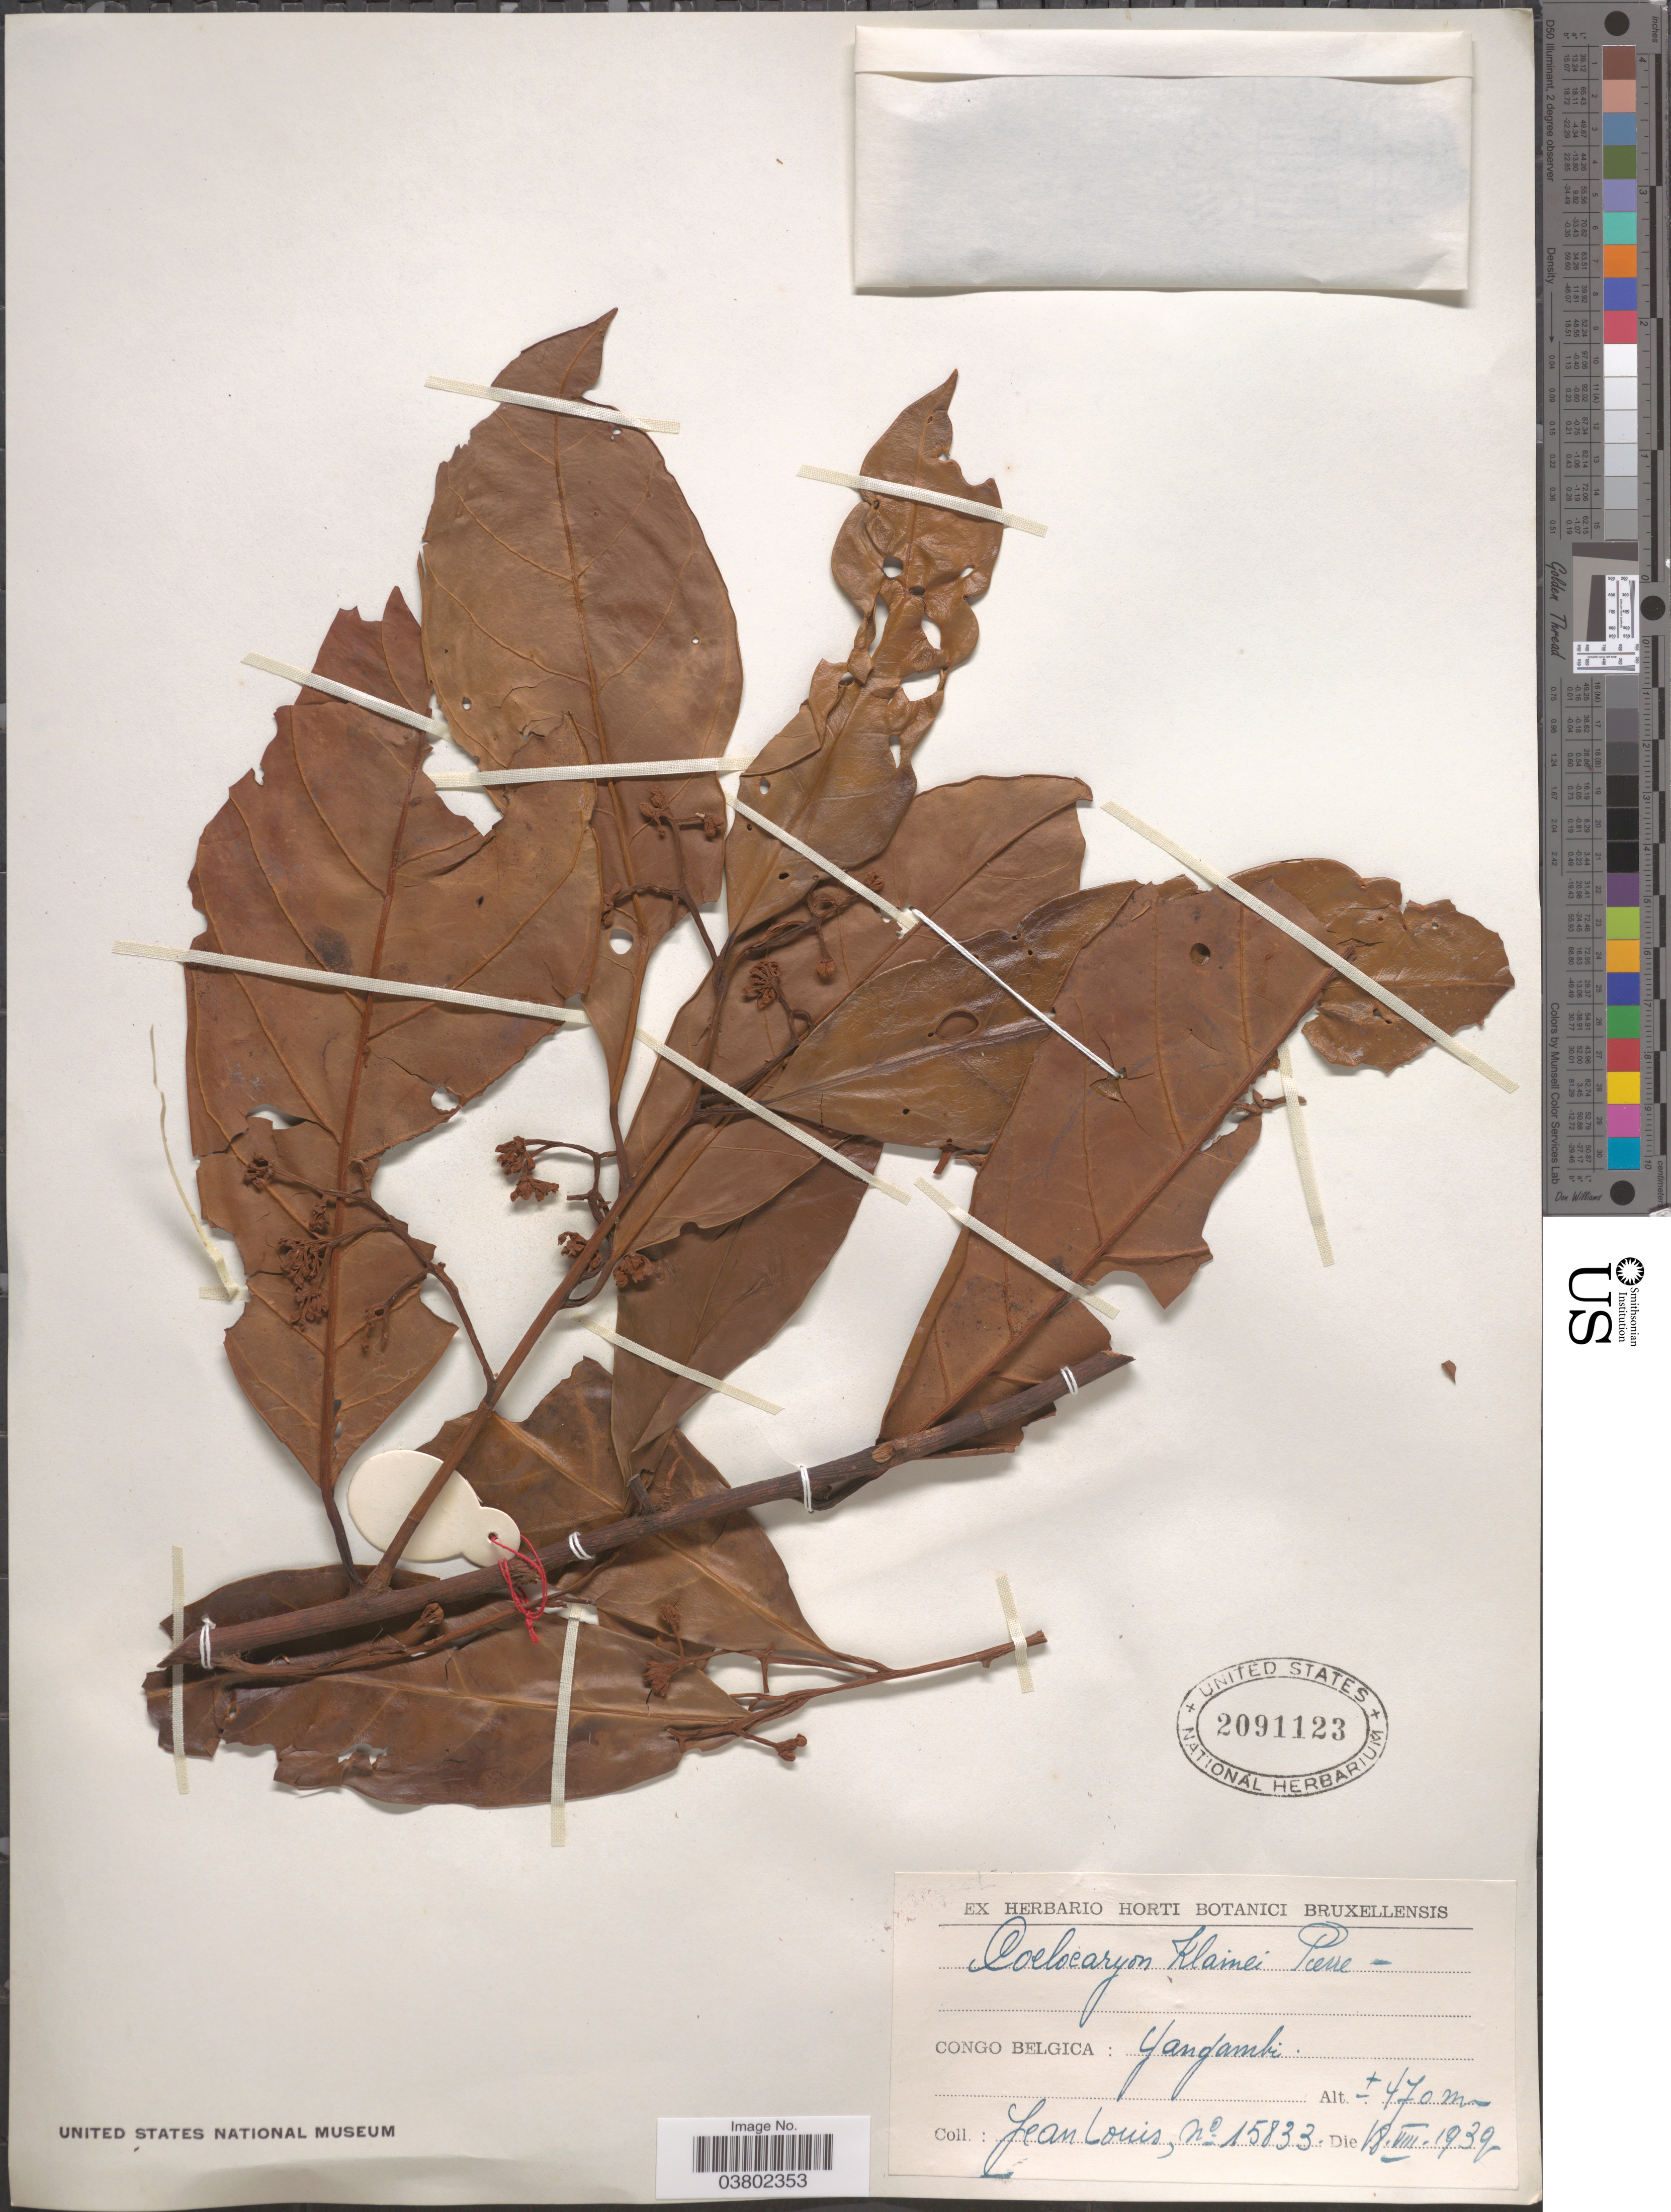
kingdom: Plantae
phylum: Tracheophyta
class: Magnoliopsida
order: Magnoliales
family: Myristicaceae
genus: Coelocaryon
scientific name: Coelocaryon klainei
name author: Pierre ex Heckel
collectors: J. Louis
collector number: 15833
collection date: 1939-08-18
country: Congo, Democratic Republic of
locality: Congo Belgica: Yangambi.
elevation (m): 470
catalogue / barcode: US 2091123